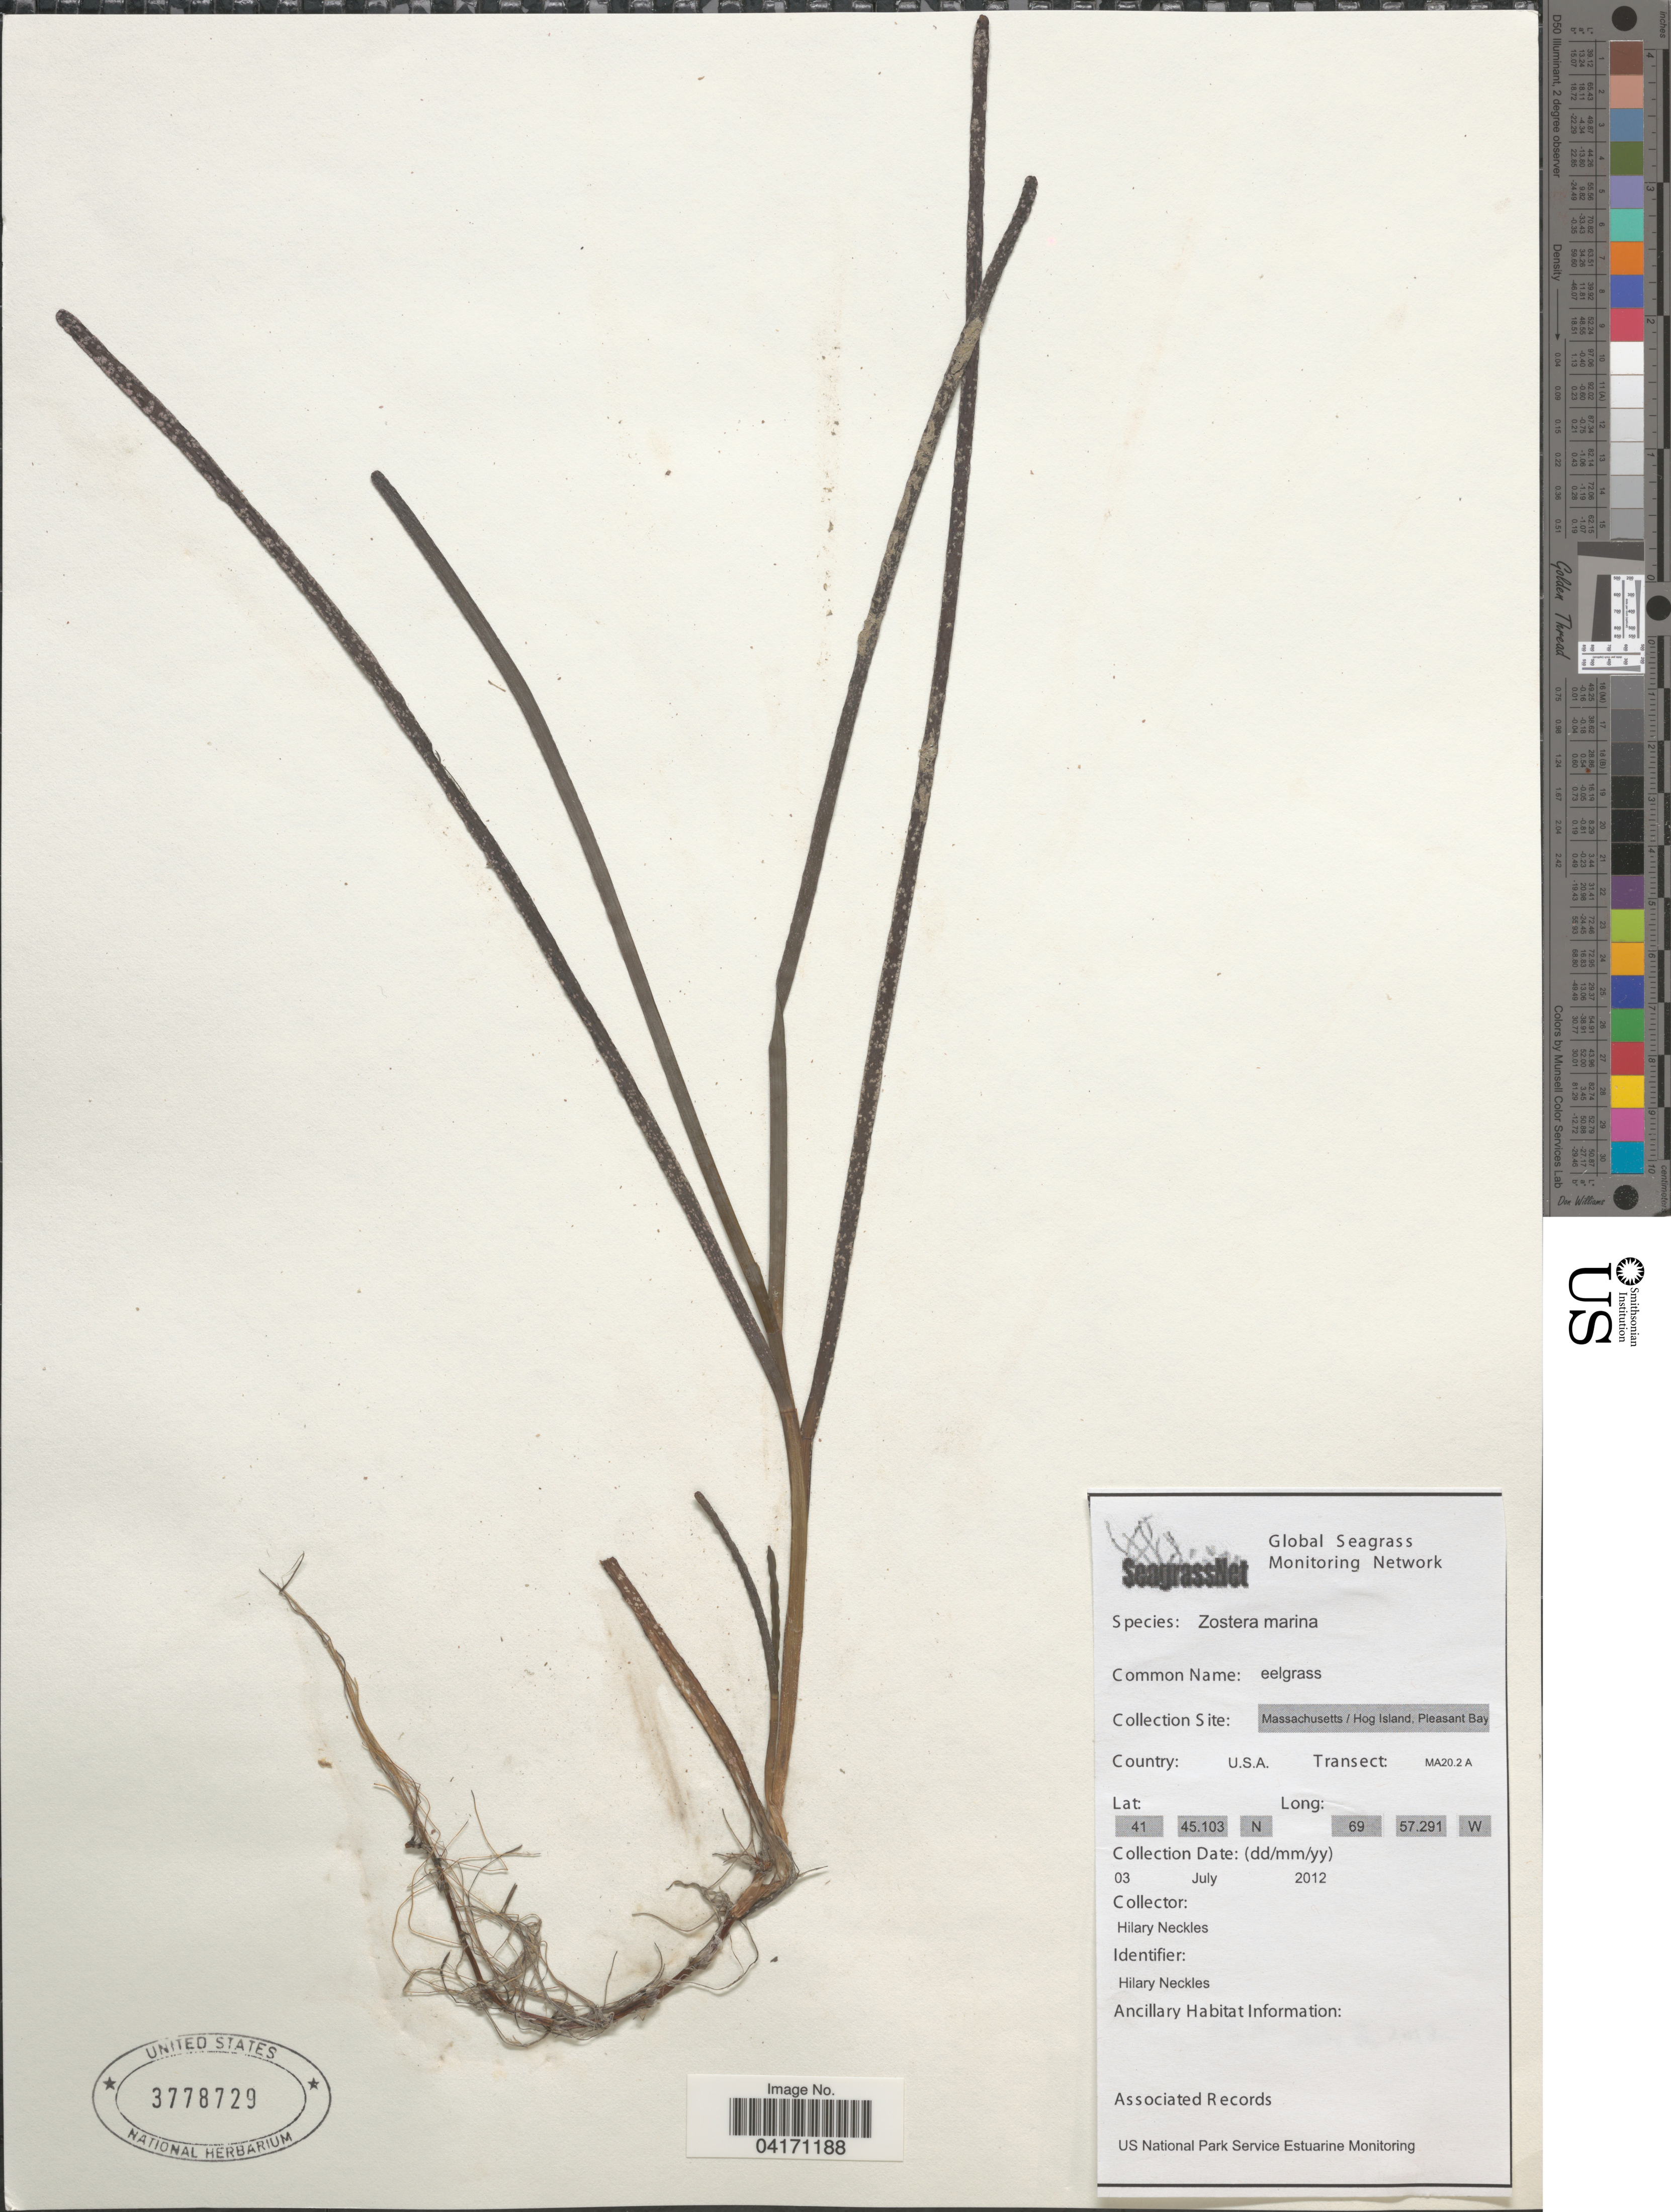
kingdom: Plantae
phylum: Tracheophyta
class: Liliopsida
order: Alismatales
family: Zosteraceae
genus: Zostera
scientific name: Zostera marina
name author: L.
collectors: H. Neckles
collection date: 2012-07-03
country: United States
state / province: Massachusetts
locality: Hog Island, Pleasant Bay. Transect: MA20.2 A.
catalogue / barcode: US 3778729